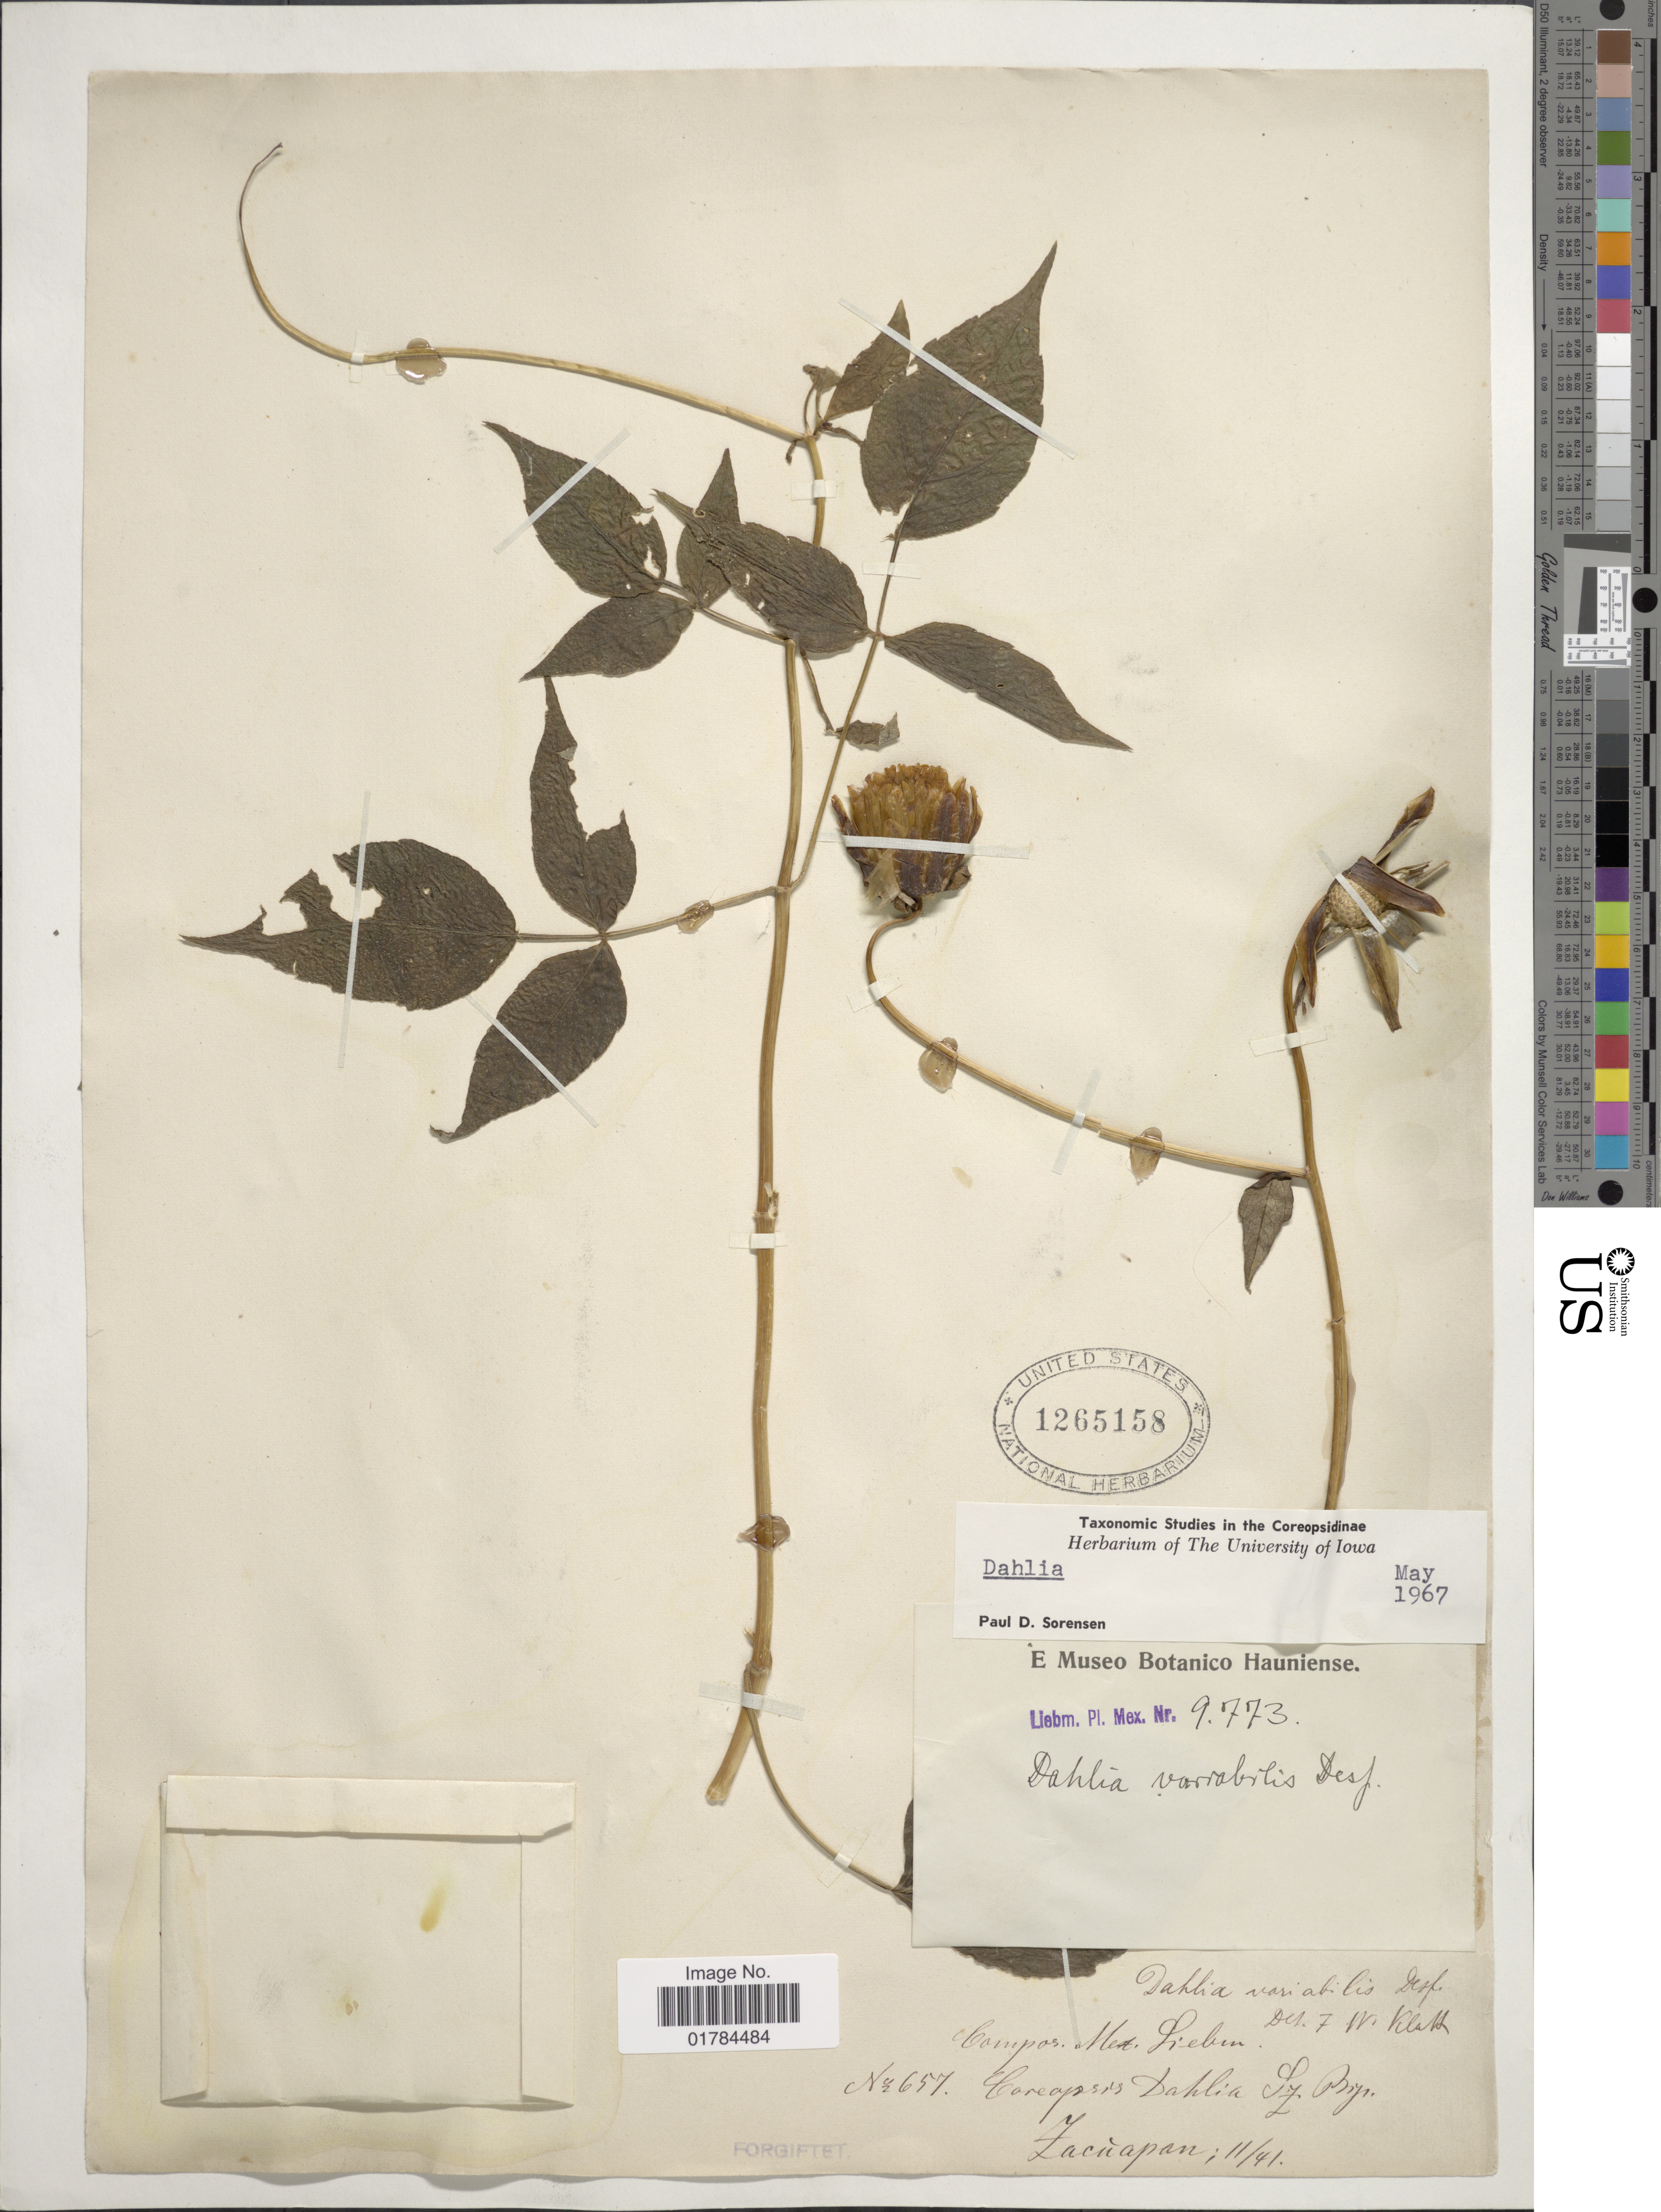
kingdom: Plantae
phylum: Tracheophyta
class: Magnoliopsida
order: Asterales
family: Asteraceae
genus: Dahlia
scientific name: Dahlia sp.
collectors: M. Liberman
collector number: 9773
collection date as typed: Transcribed d/m/y: /11/41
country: Mexico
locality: Zacuapan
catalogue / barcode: US 1265158